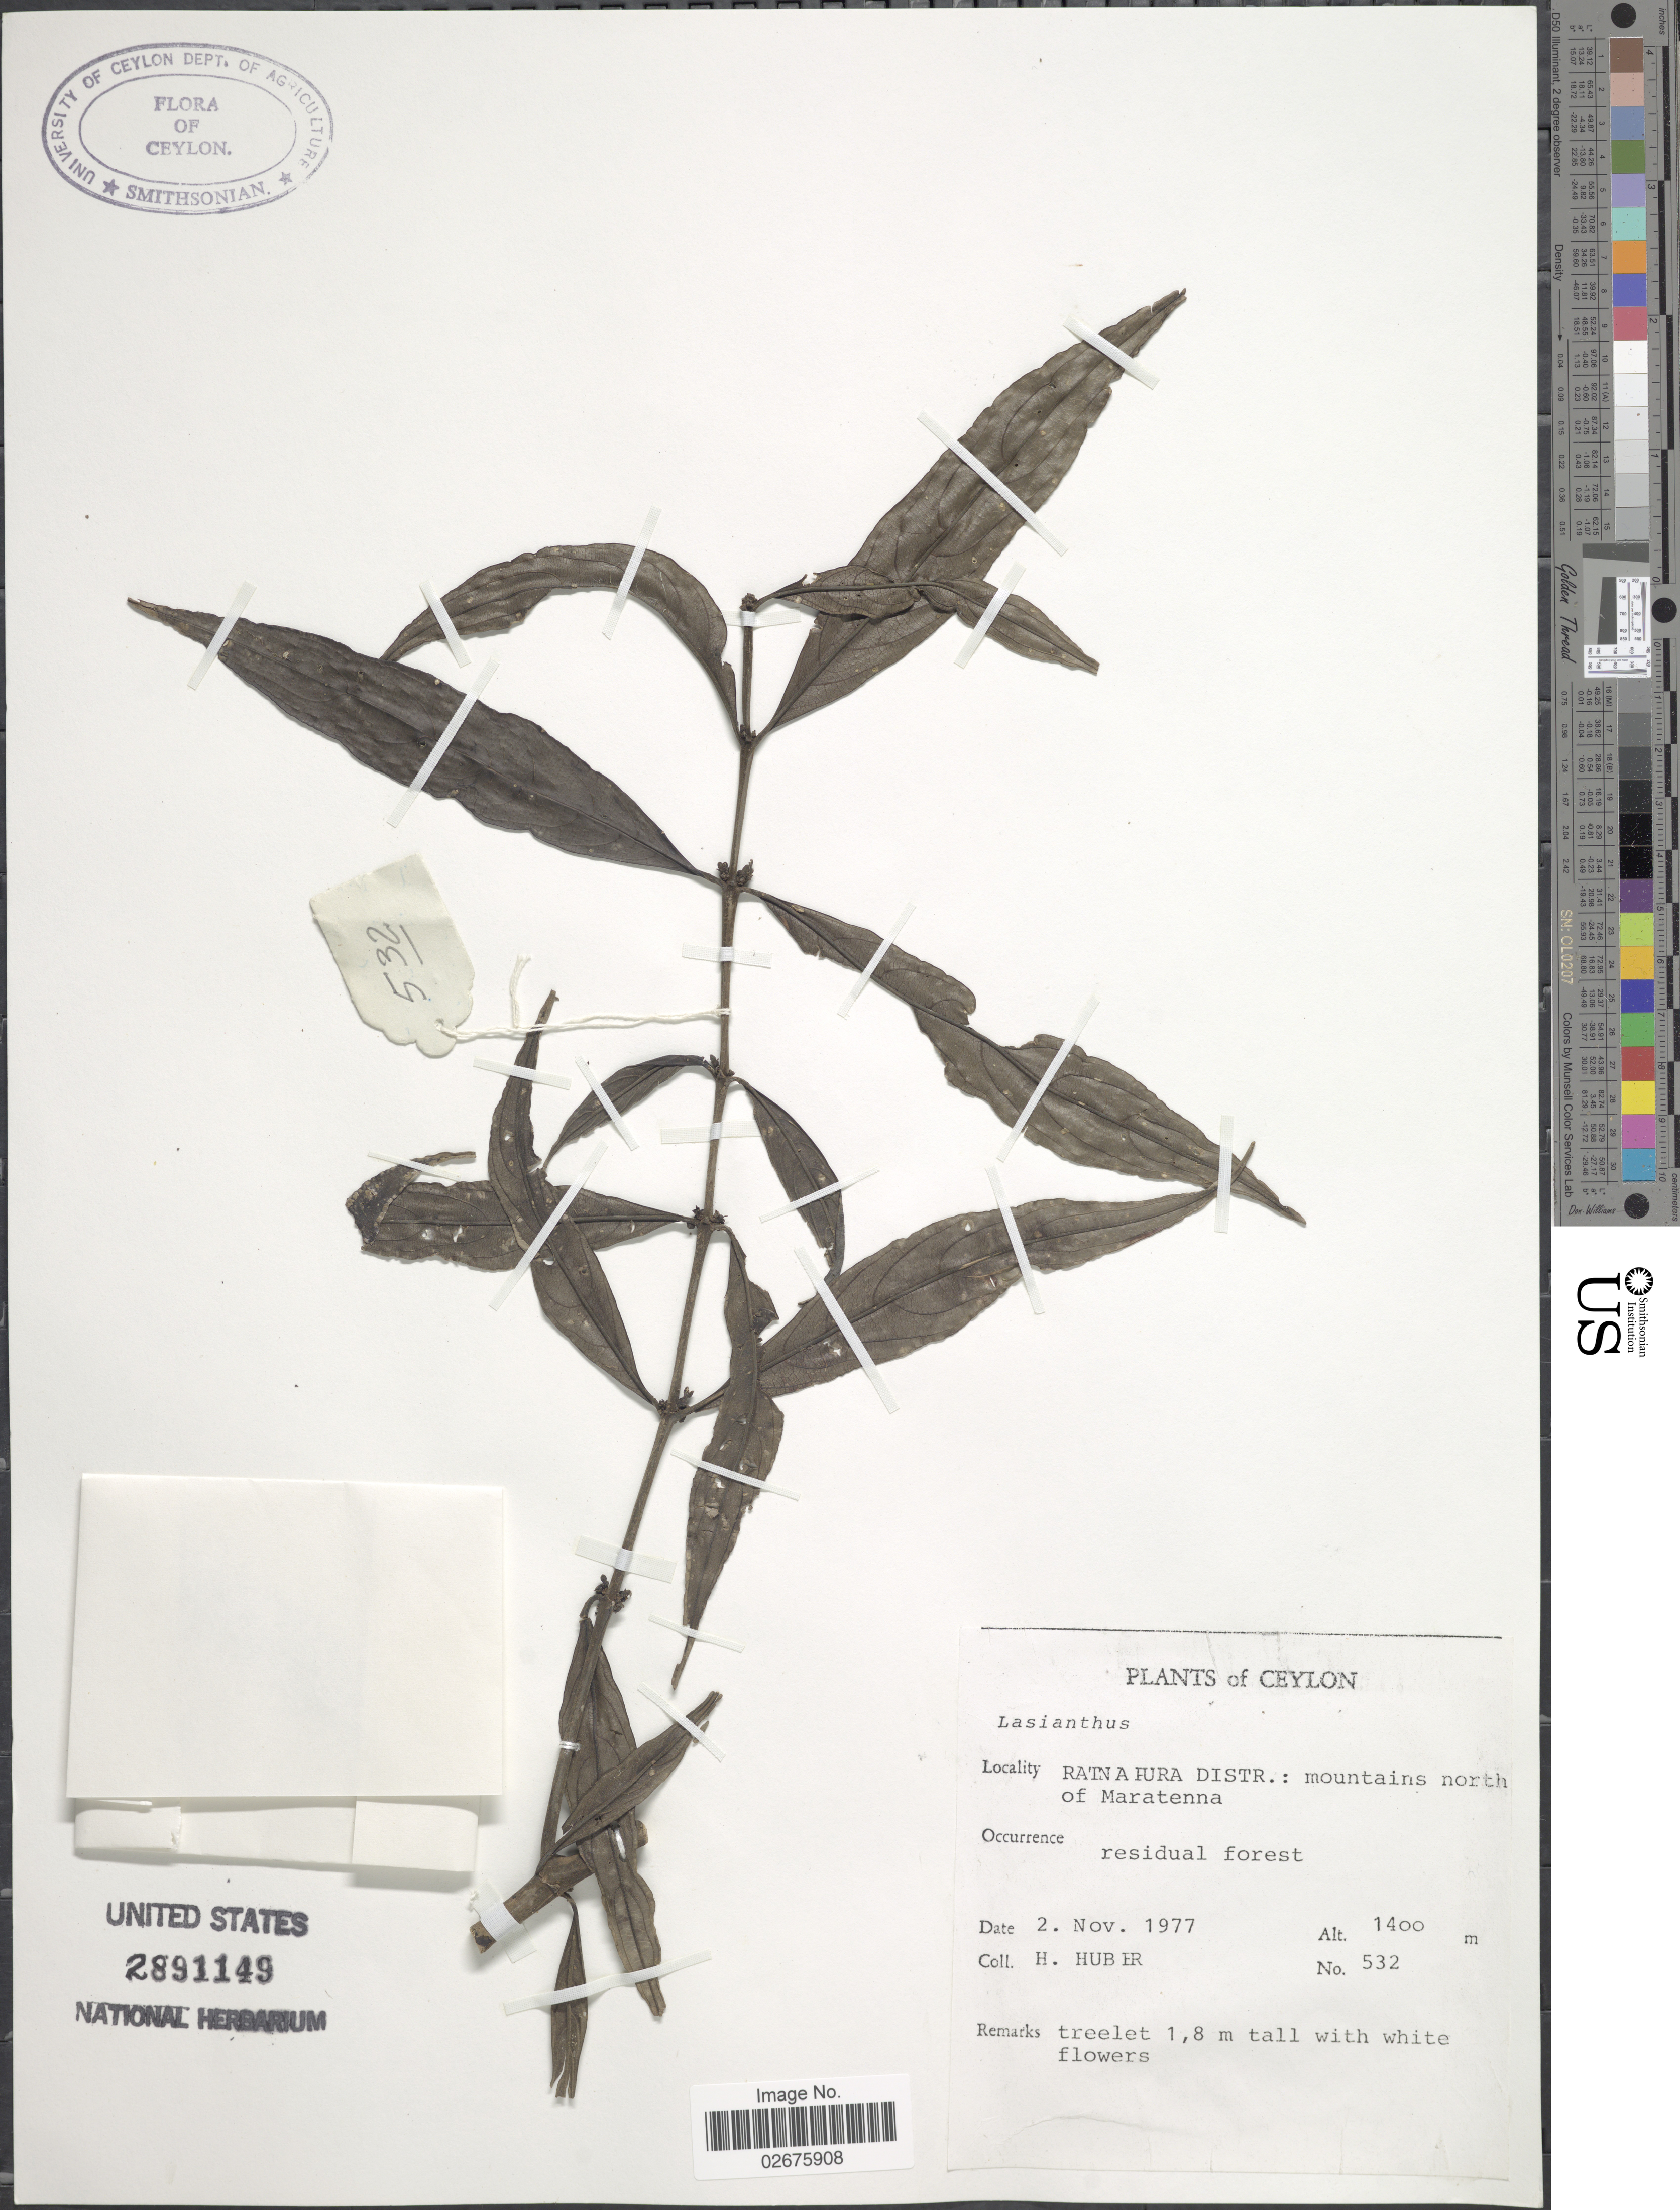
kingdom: Plantae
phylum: Tracheophyta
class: Magnoliopsida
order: Gentianales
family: Rubiaceae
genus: Lasianthus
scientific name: Lasianthus sp.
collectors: H. Huber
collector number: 532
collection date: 1977-11-02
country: Sri Lanka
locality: Ceylon, Ratnapura Distr: mountains north of Maratenna, residual forest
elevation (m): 1400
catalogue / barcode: US 2891149